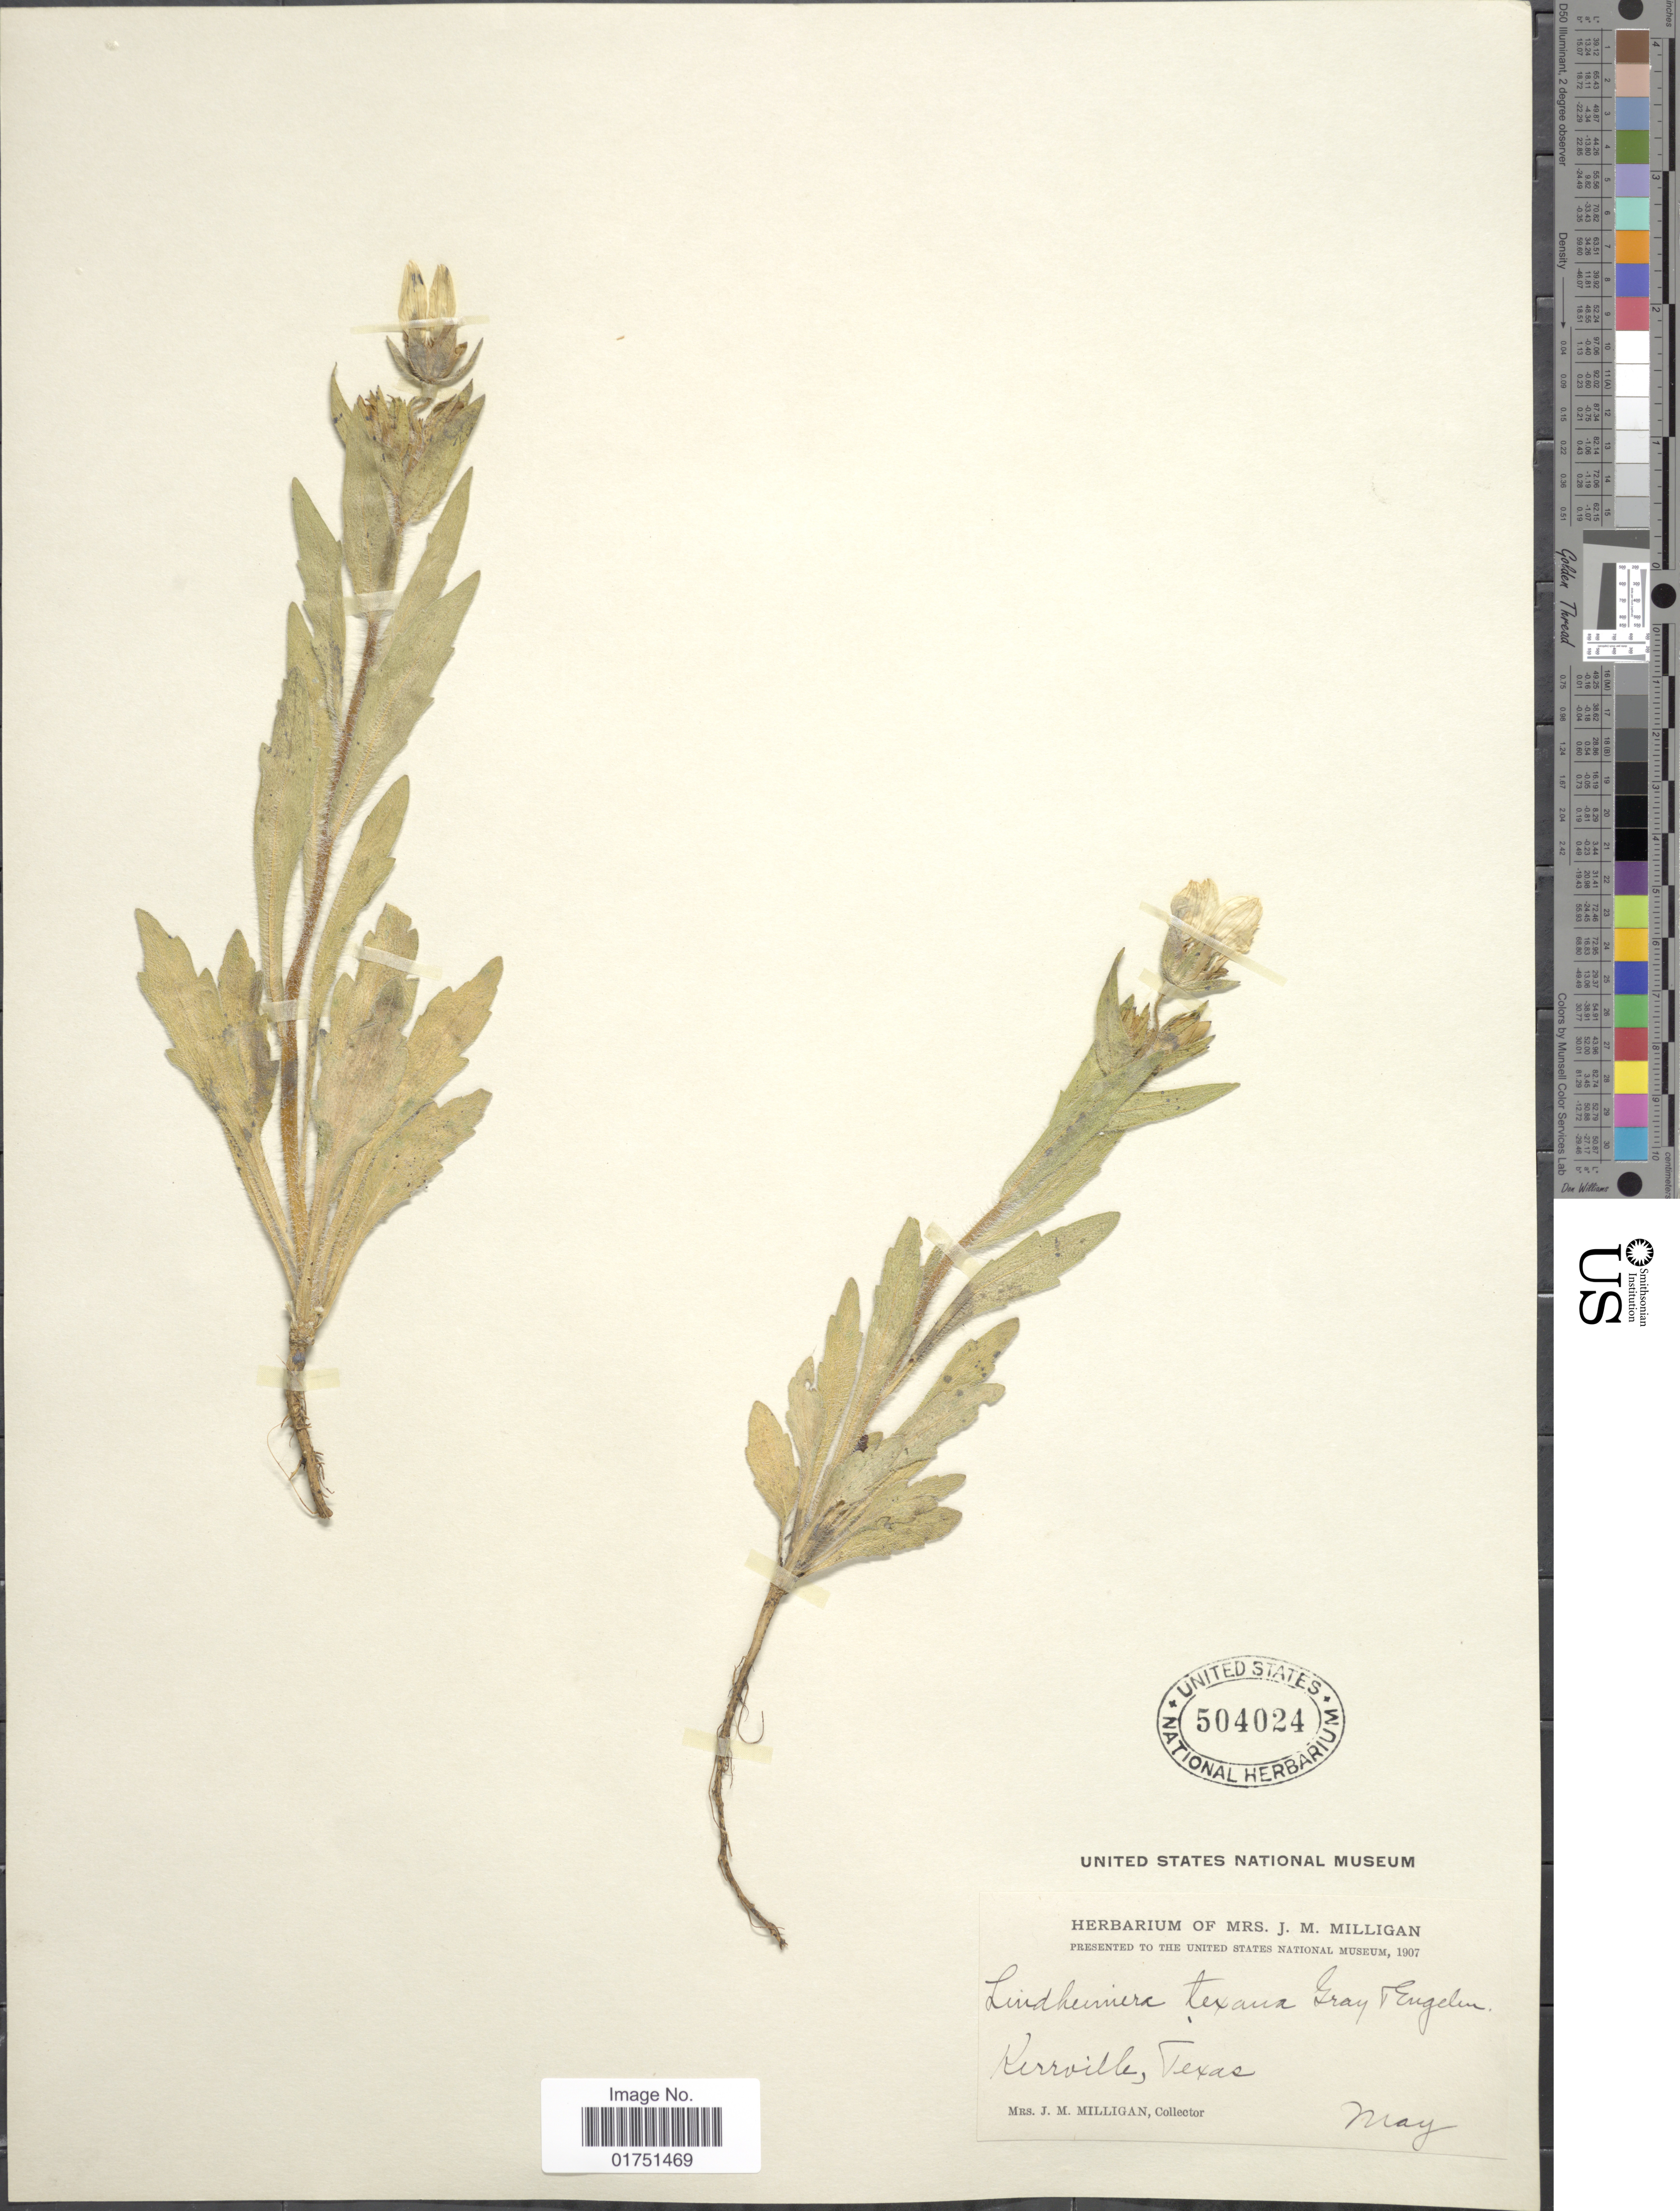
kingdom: Plantae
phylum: Tracheophyta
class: Magnoliopsida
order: Asterales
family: Asteraceae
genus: Lindheimera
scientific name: Lindheimera texana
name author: A. Gray & Engelm. in A. Gray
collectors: J. Milligan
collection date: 1907-05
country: United States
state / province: Texas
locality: Kerrville, Texas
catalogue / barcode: US 504024